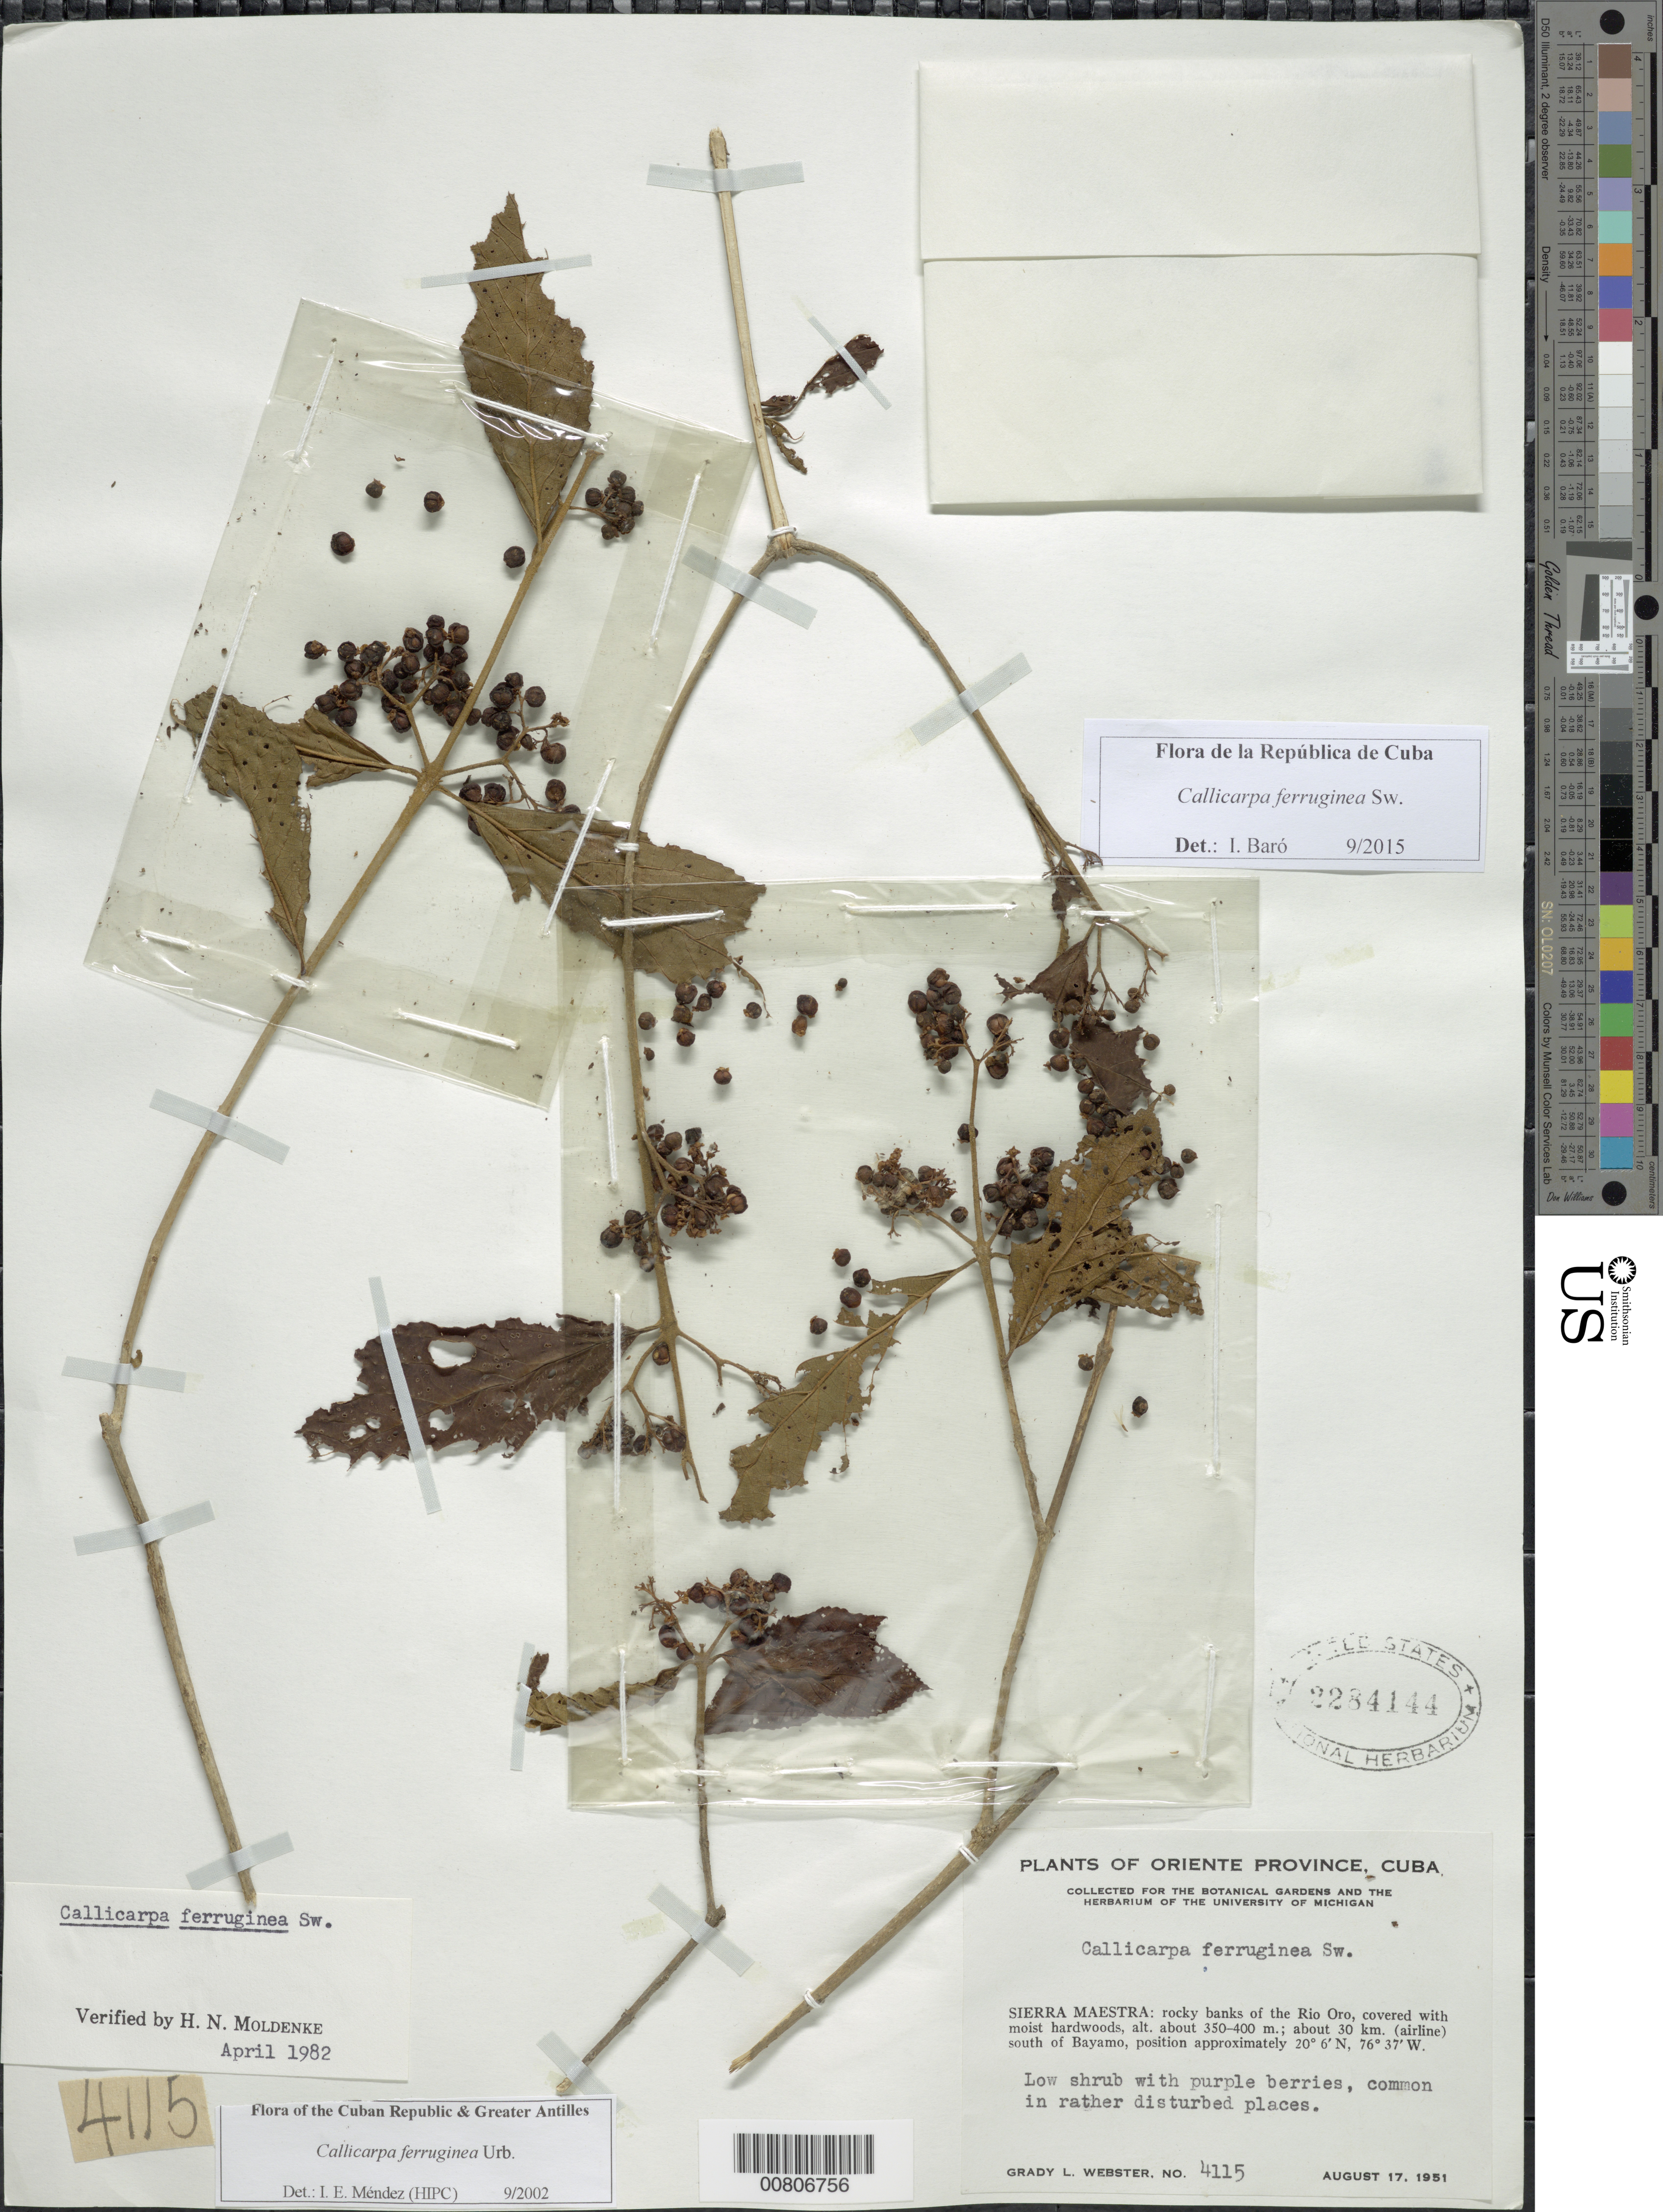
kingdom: Plantae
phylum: Tracheophyta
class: Magnoliopsida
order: Lamiales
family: Lamiaceae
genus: Callicarpa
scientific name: Callicarpa ferruginea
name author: Sw.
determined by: Baró Oliedo, I.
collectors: G. L. Webster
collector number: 4115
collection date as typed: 17 Aug 1951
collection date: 1951-08-17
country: Cuba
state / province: Granma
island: Cuba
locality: Sierra Maestra, Rio Oro, 30 km (airline) S of Bayamo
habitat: Rocky banks of river, covered with moist hardwoods; in rather disturbed places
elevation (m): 350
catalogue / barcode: US 2284144